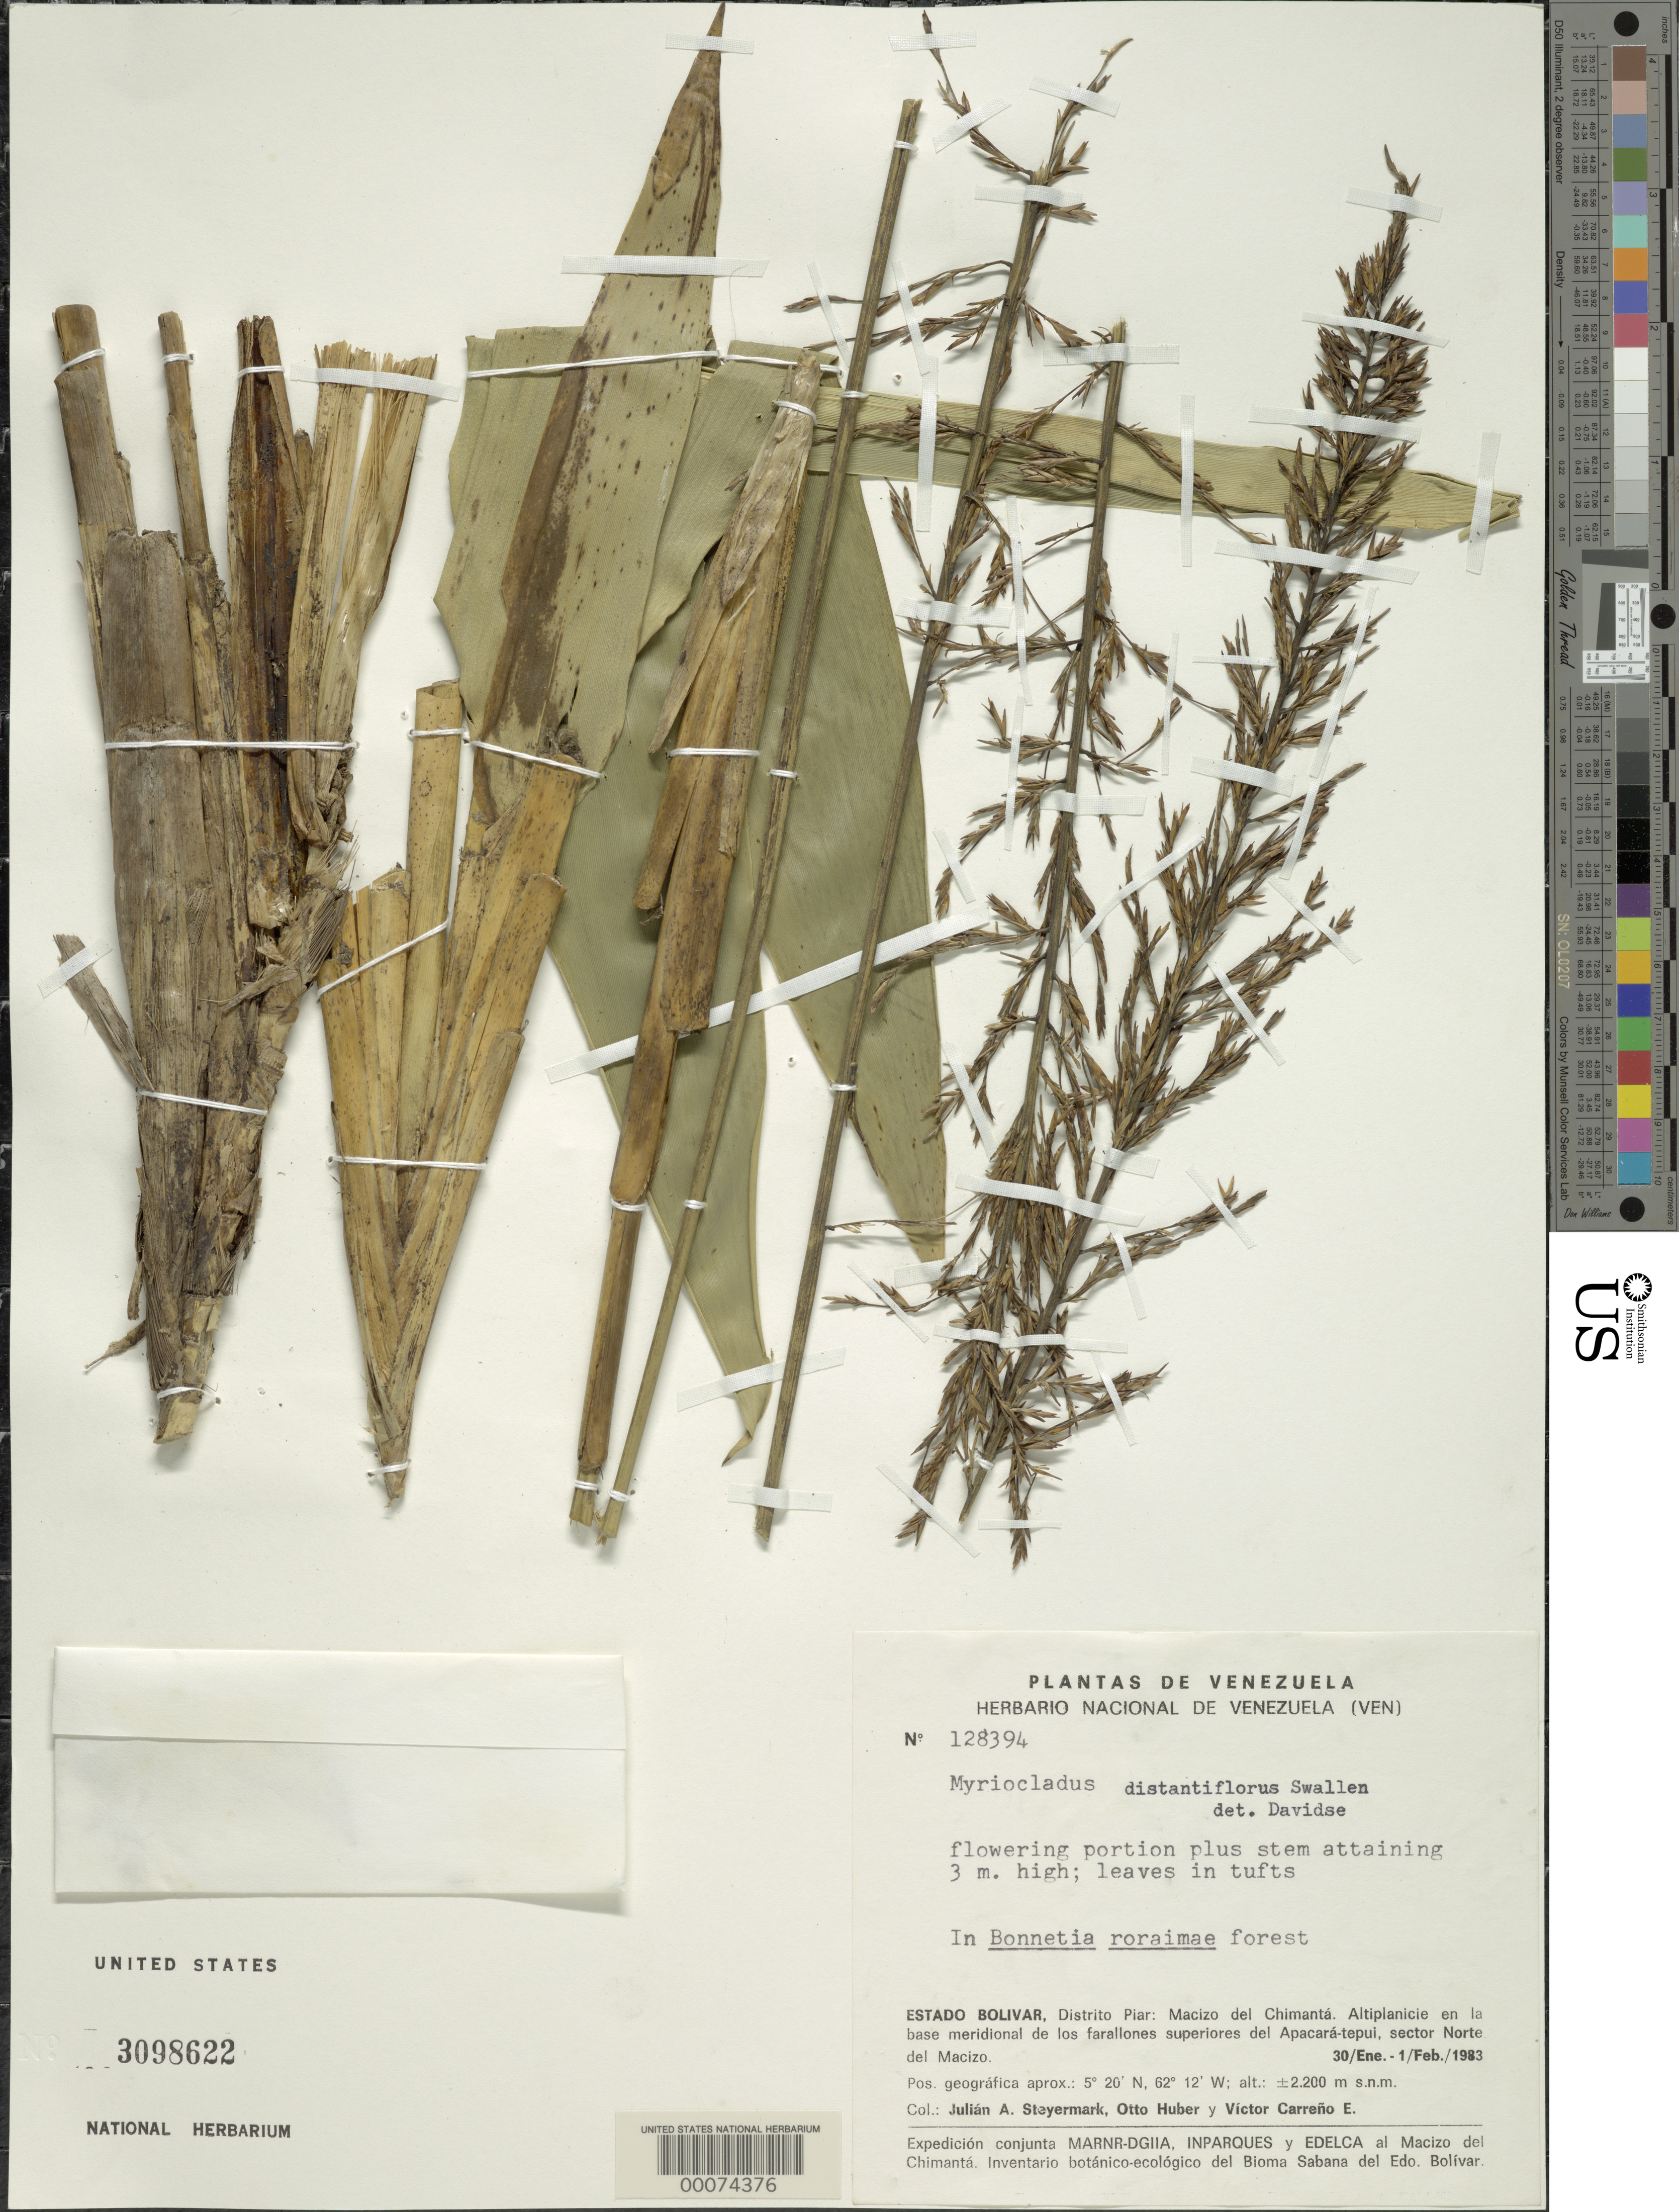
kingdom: Plantae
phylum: Tracheophyta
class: Liliopsida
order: Poales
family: Poaceae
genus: Myriocladus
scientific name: Myriocladus distantiflorus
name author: Swallen in Maguire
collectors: J. Steyermark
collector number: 128394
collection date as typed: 30 Jan 1983 to 01 Feb 1983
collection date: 1983-01-30/1983-02-01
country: Venezuela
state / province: Bolivar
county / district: Piar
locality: Macizo del chimanta, altiplanicie en la base meridional de los farallones superiores del apacara-tepui, sector n of macizo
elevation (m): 2200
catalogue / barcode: US 3098622